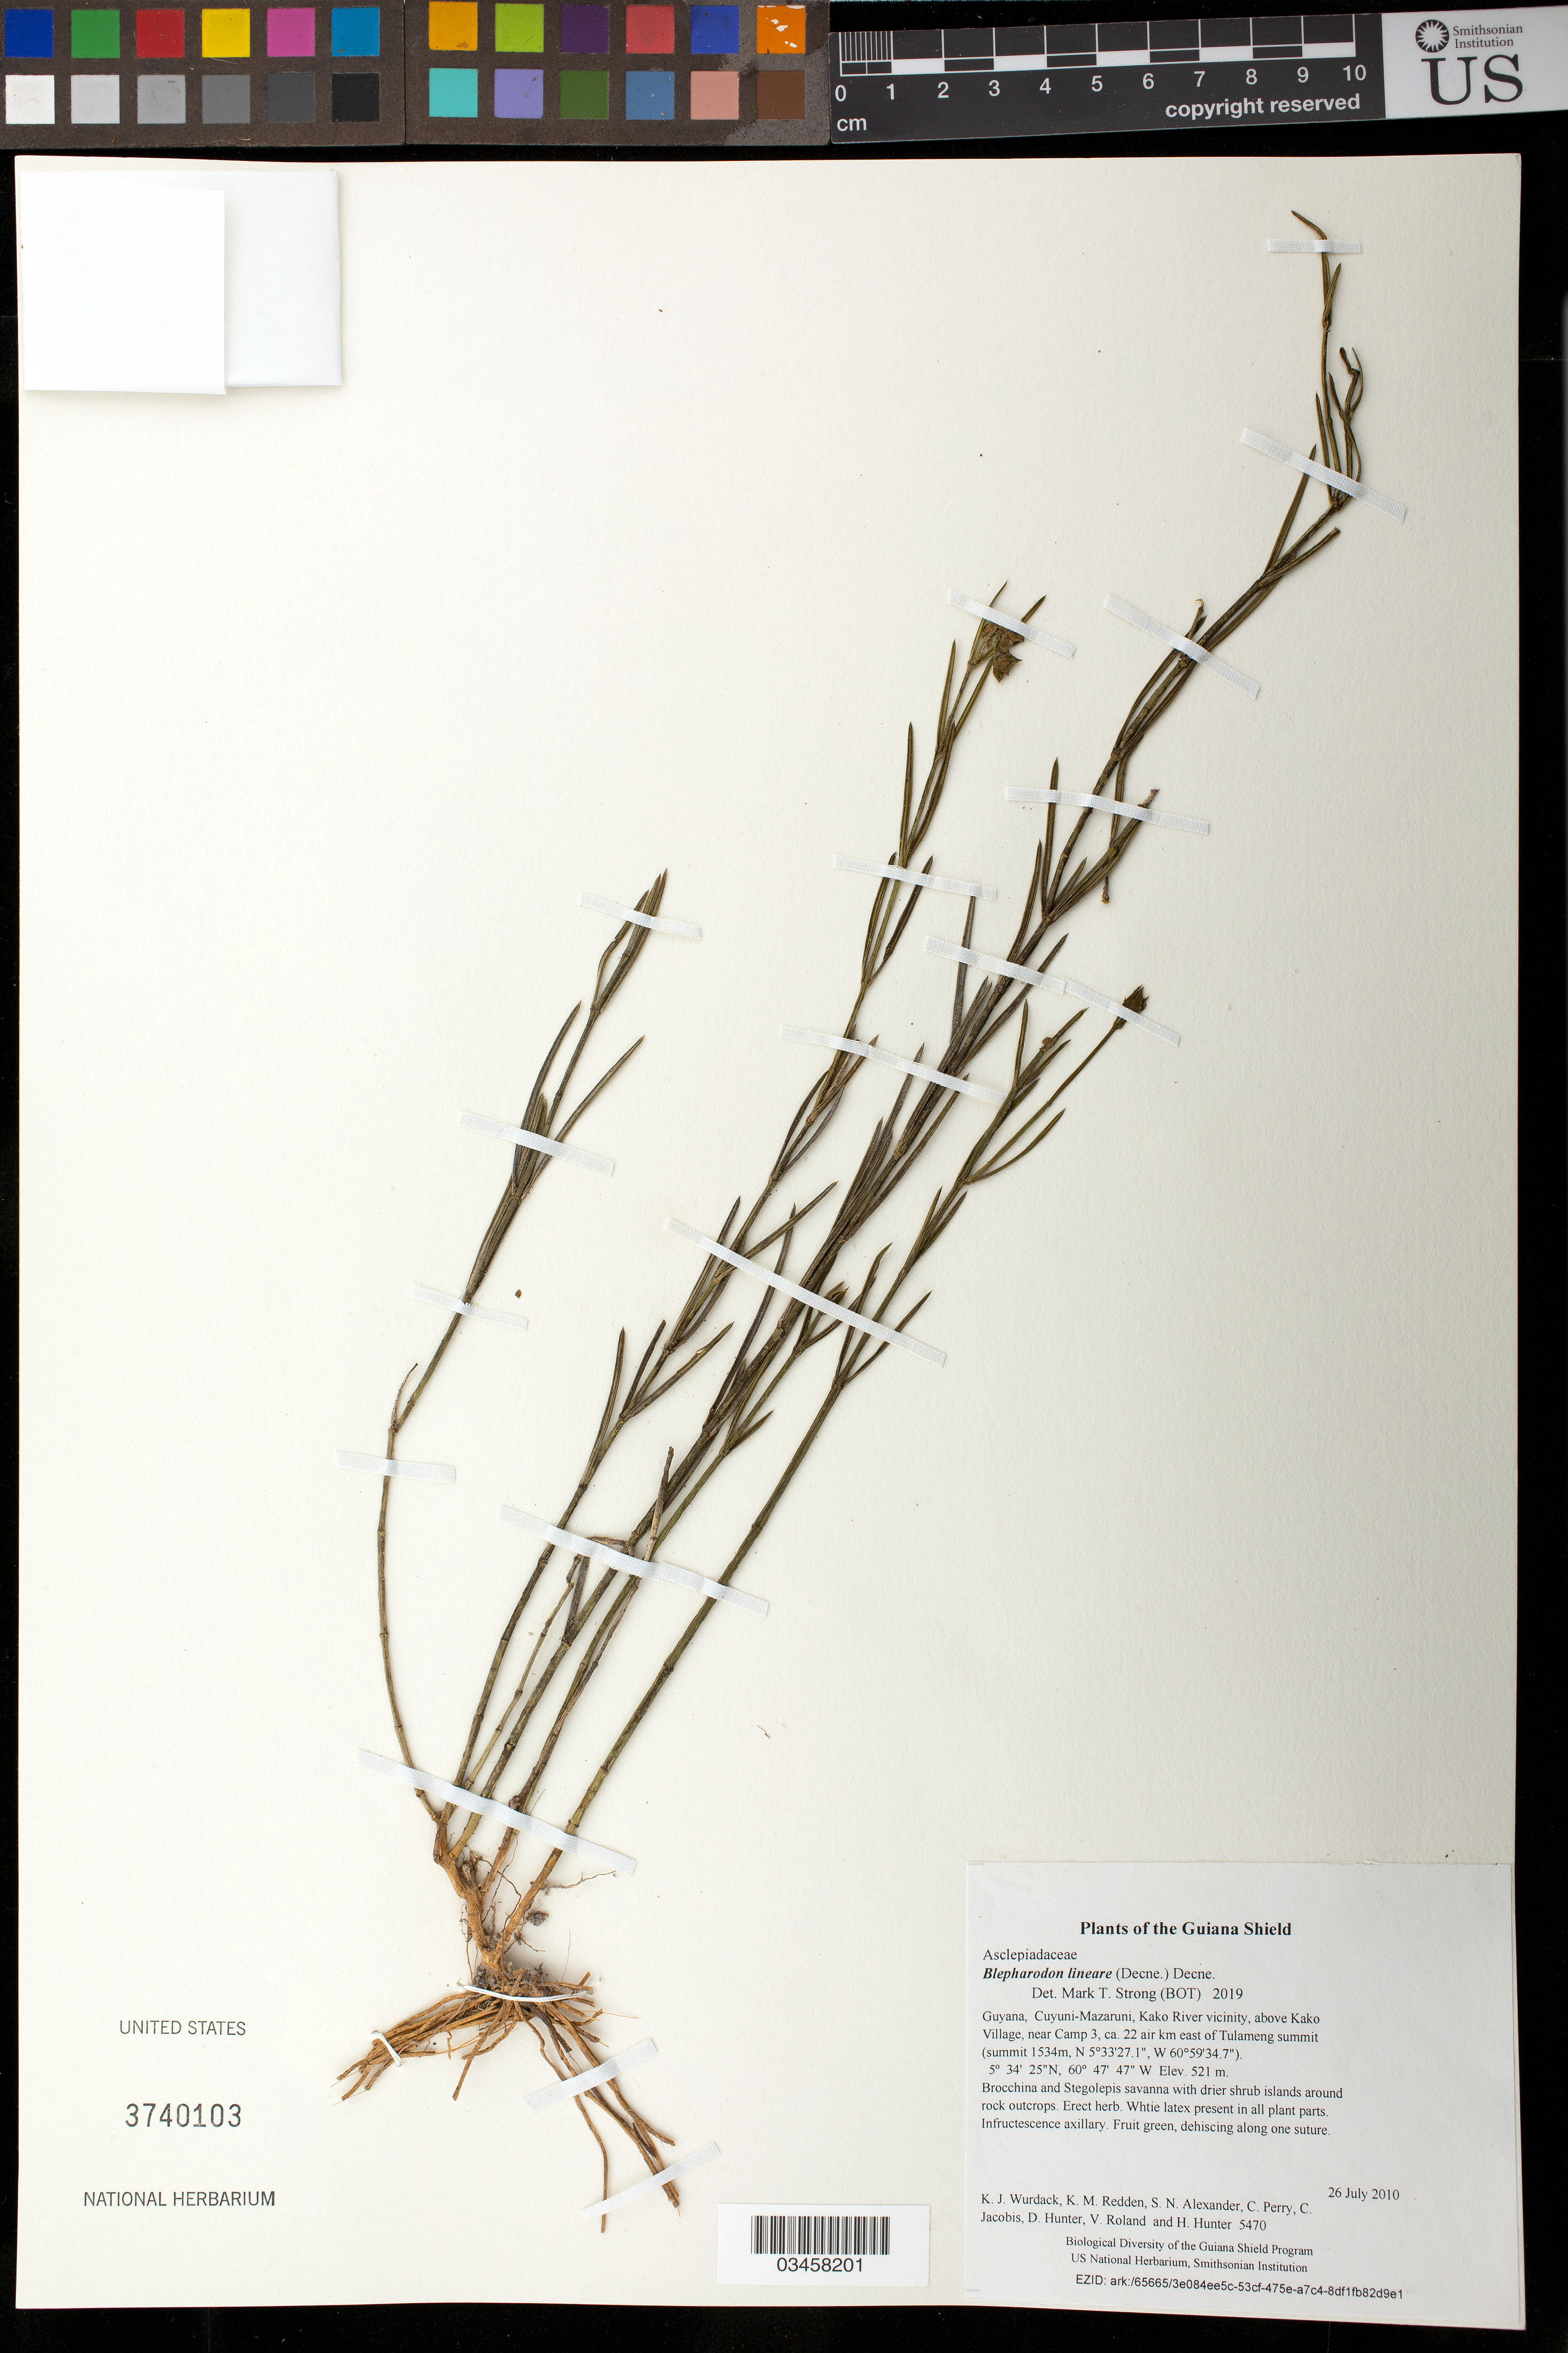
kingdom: Plantae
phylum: Tracheophyta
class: Magnoliopsida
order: Gentianales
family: Apocynaceae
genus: Blepharodon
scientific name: Blepharodon lineare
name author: (Decne.) Decne.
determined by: Strong, Mark T., (BOT), Smithsonian Institution - National Museum of Natural History (UNITED STATES)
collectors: K. Wurdack, K. M. Redden, S. N. Alexander, C. Perry, C. Jacobis, D. Hunter, V. Roland & H. Hunter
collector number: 5470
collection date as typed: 26 July 2010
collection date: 2010-07-26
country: Guyana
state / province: Cuyuni-Mazaruni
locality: Kako River vicinity, above Kako Village, near Camp 3, ca. 22 air km east of Tulameng summit (summit 1534m, N 5°33'27.1", W 60°59'34.7")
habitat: Brocchina and Stegolepis savanna with drier shrub islands around rock outcrops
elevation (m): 521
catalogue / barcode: US 3740103